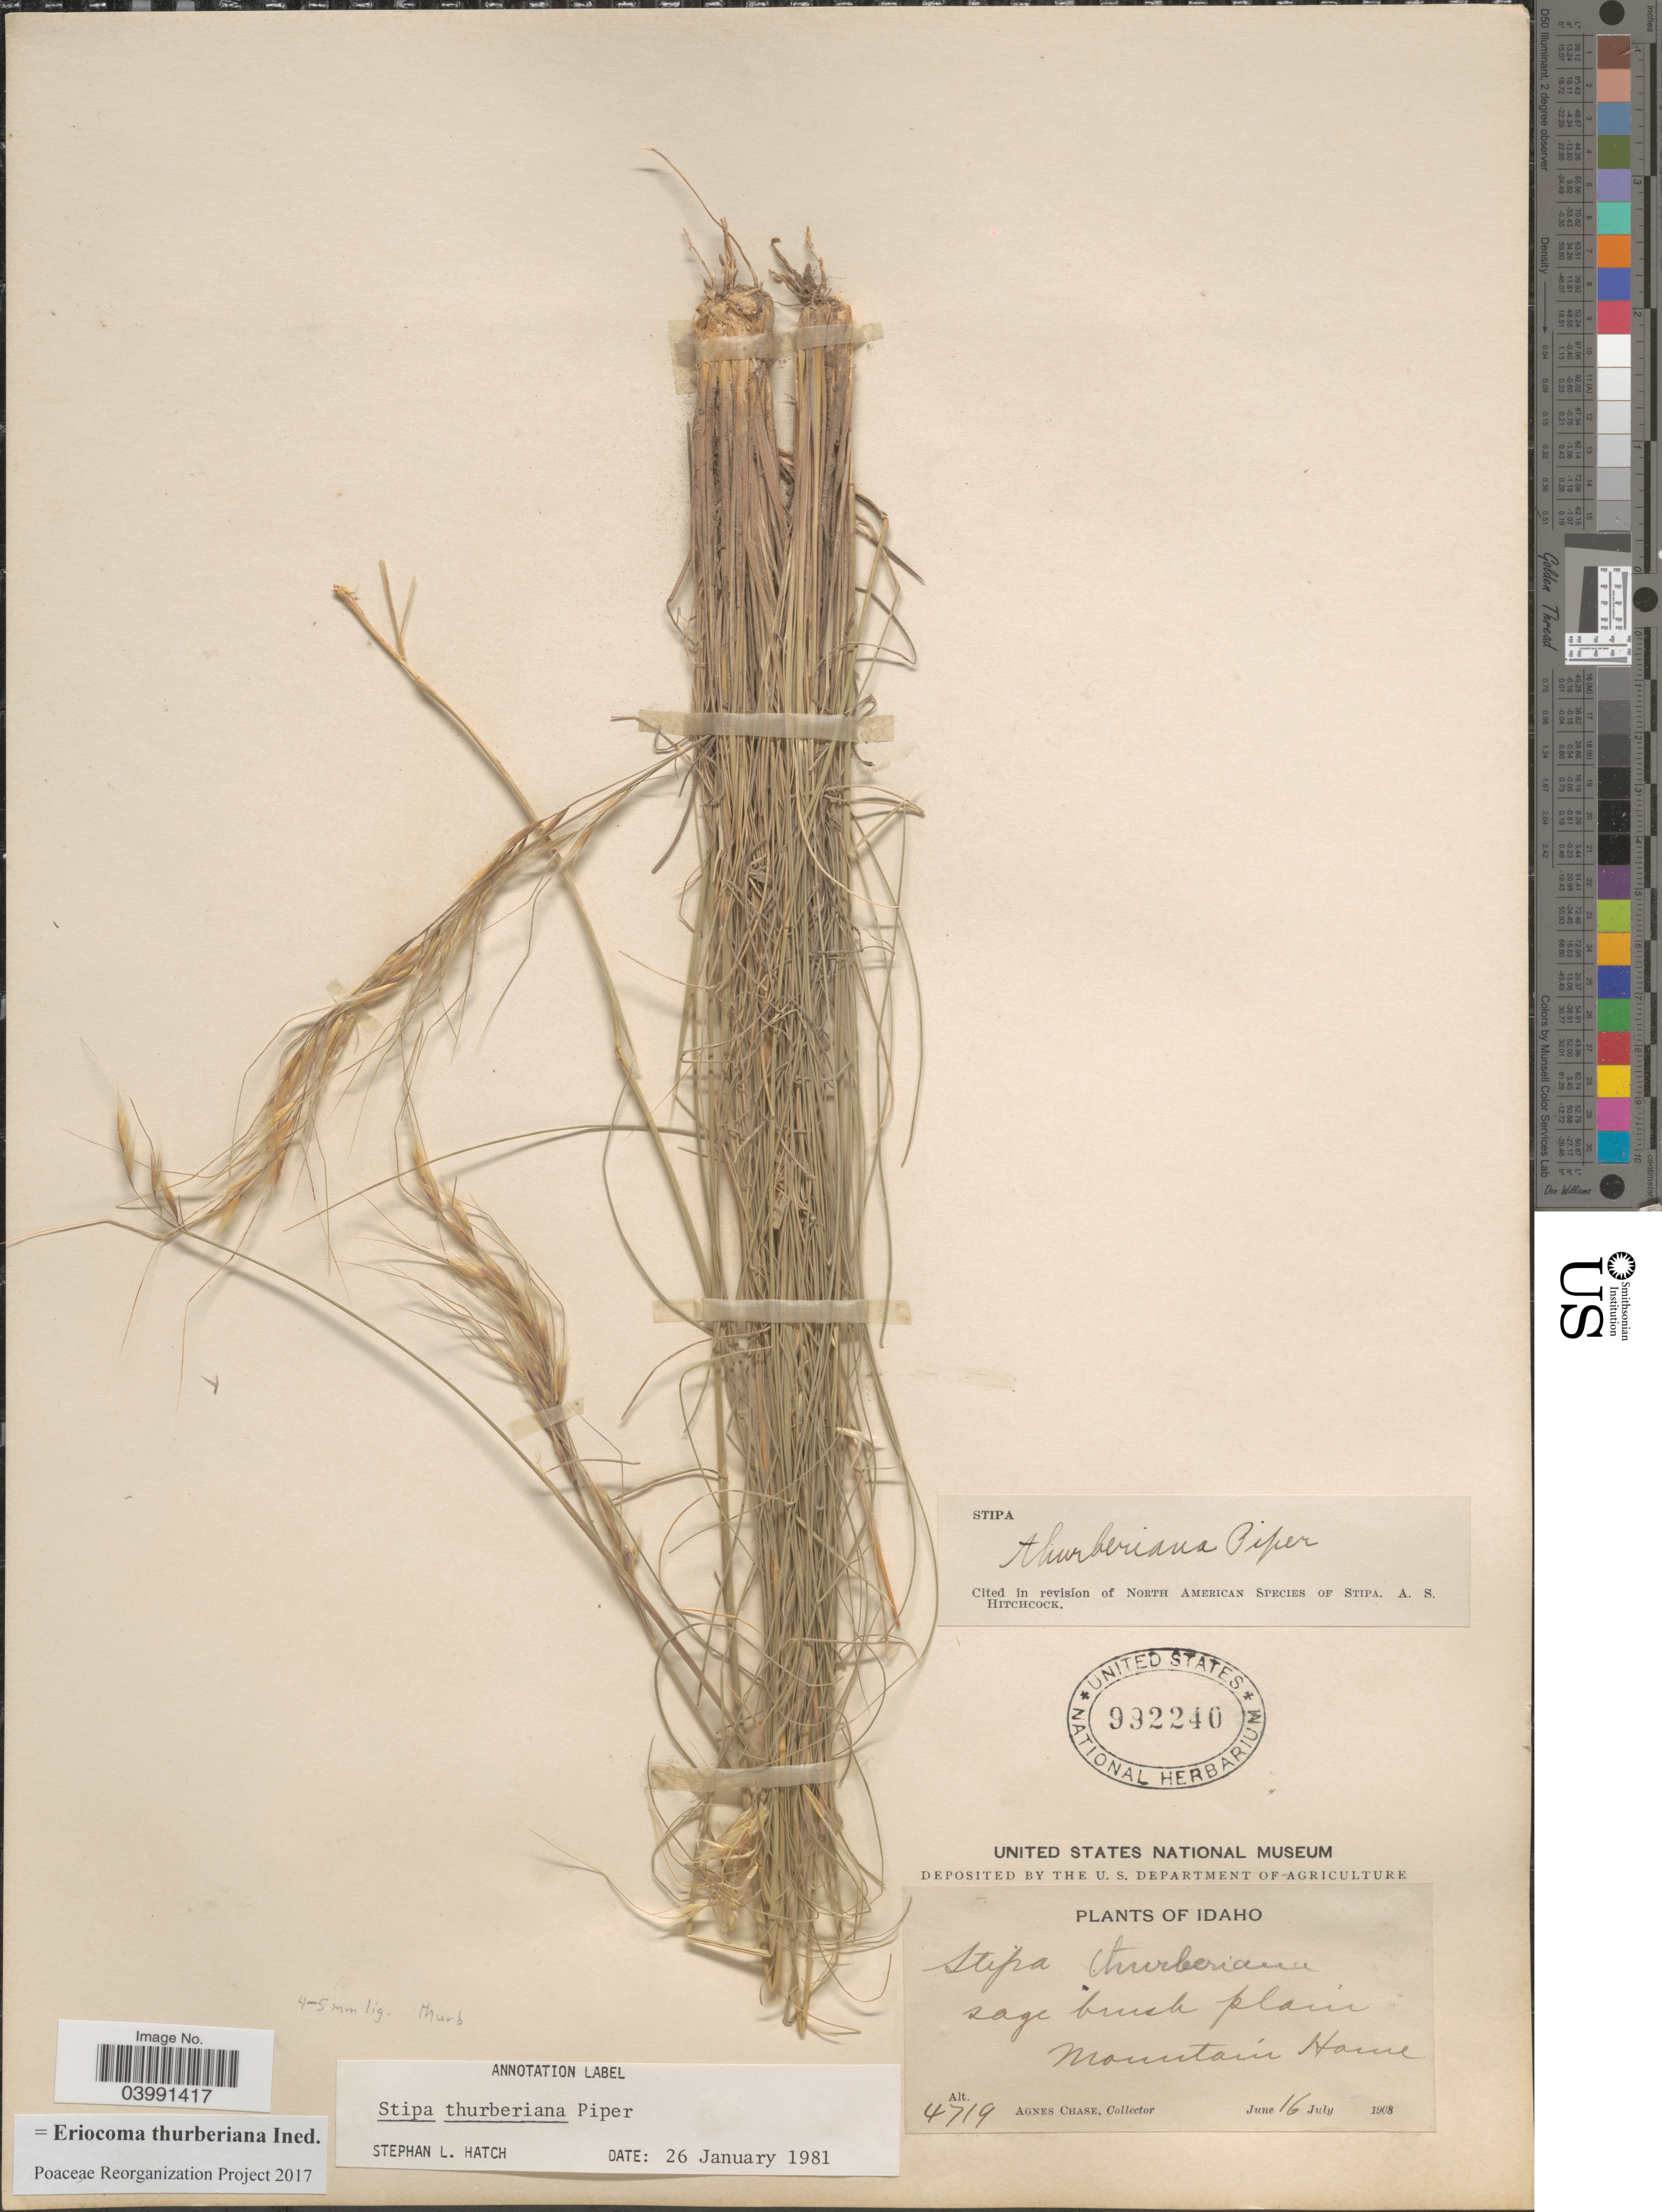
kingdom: Plantae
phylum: Tracheophyta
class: Liliopsida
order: Poales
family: Poaceae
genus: Eriocoma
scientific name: Eriocoma thurberiana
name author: (Piper) Romasch.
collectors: A. Chase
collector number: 4719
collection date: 1908-06-16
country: United States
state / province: Idaho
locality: Mountain House.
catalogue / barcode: US 992240